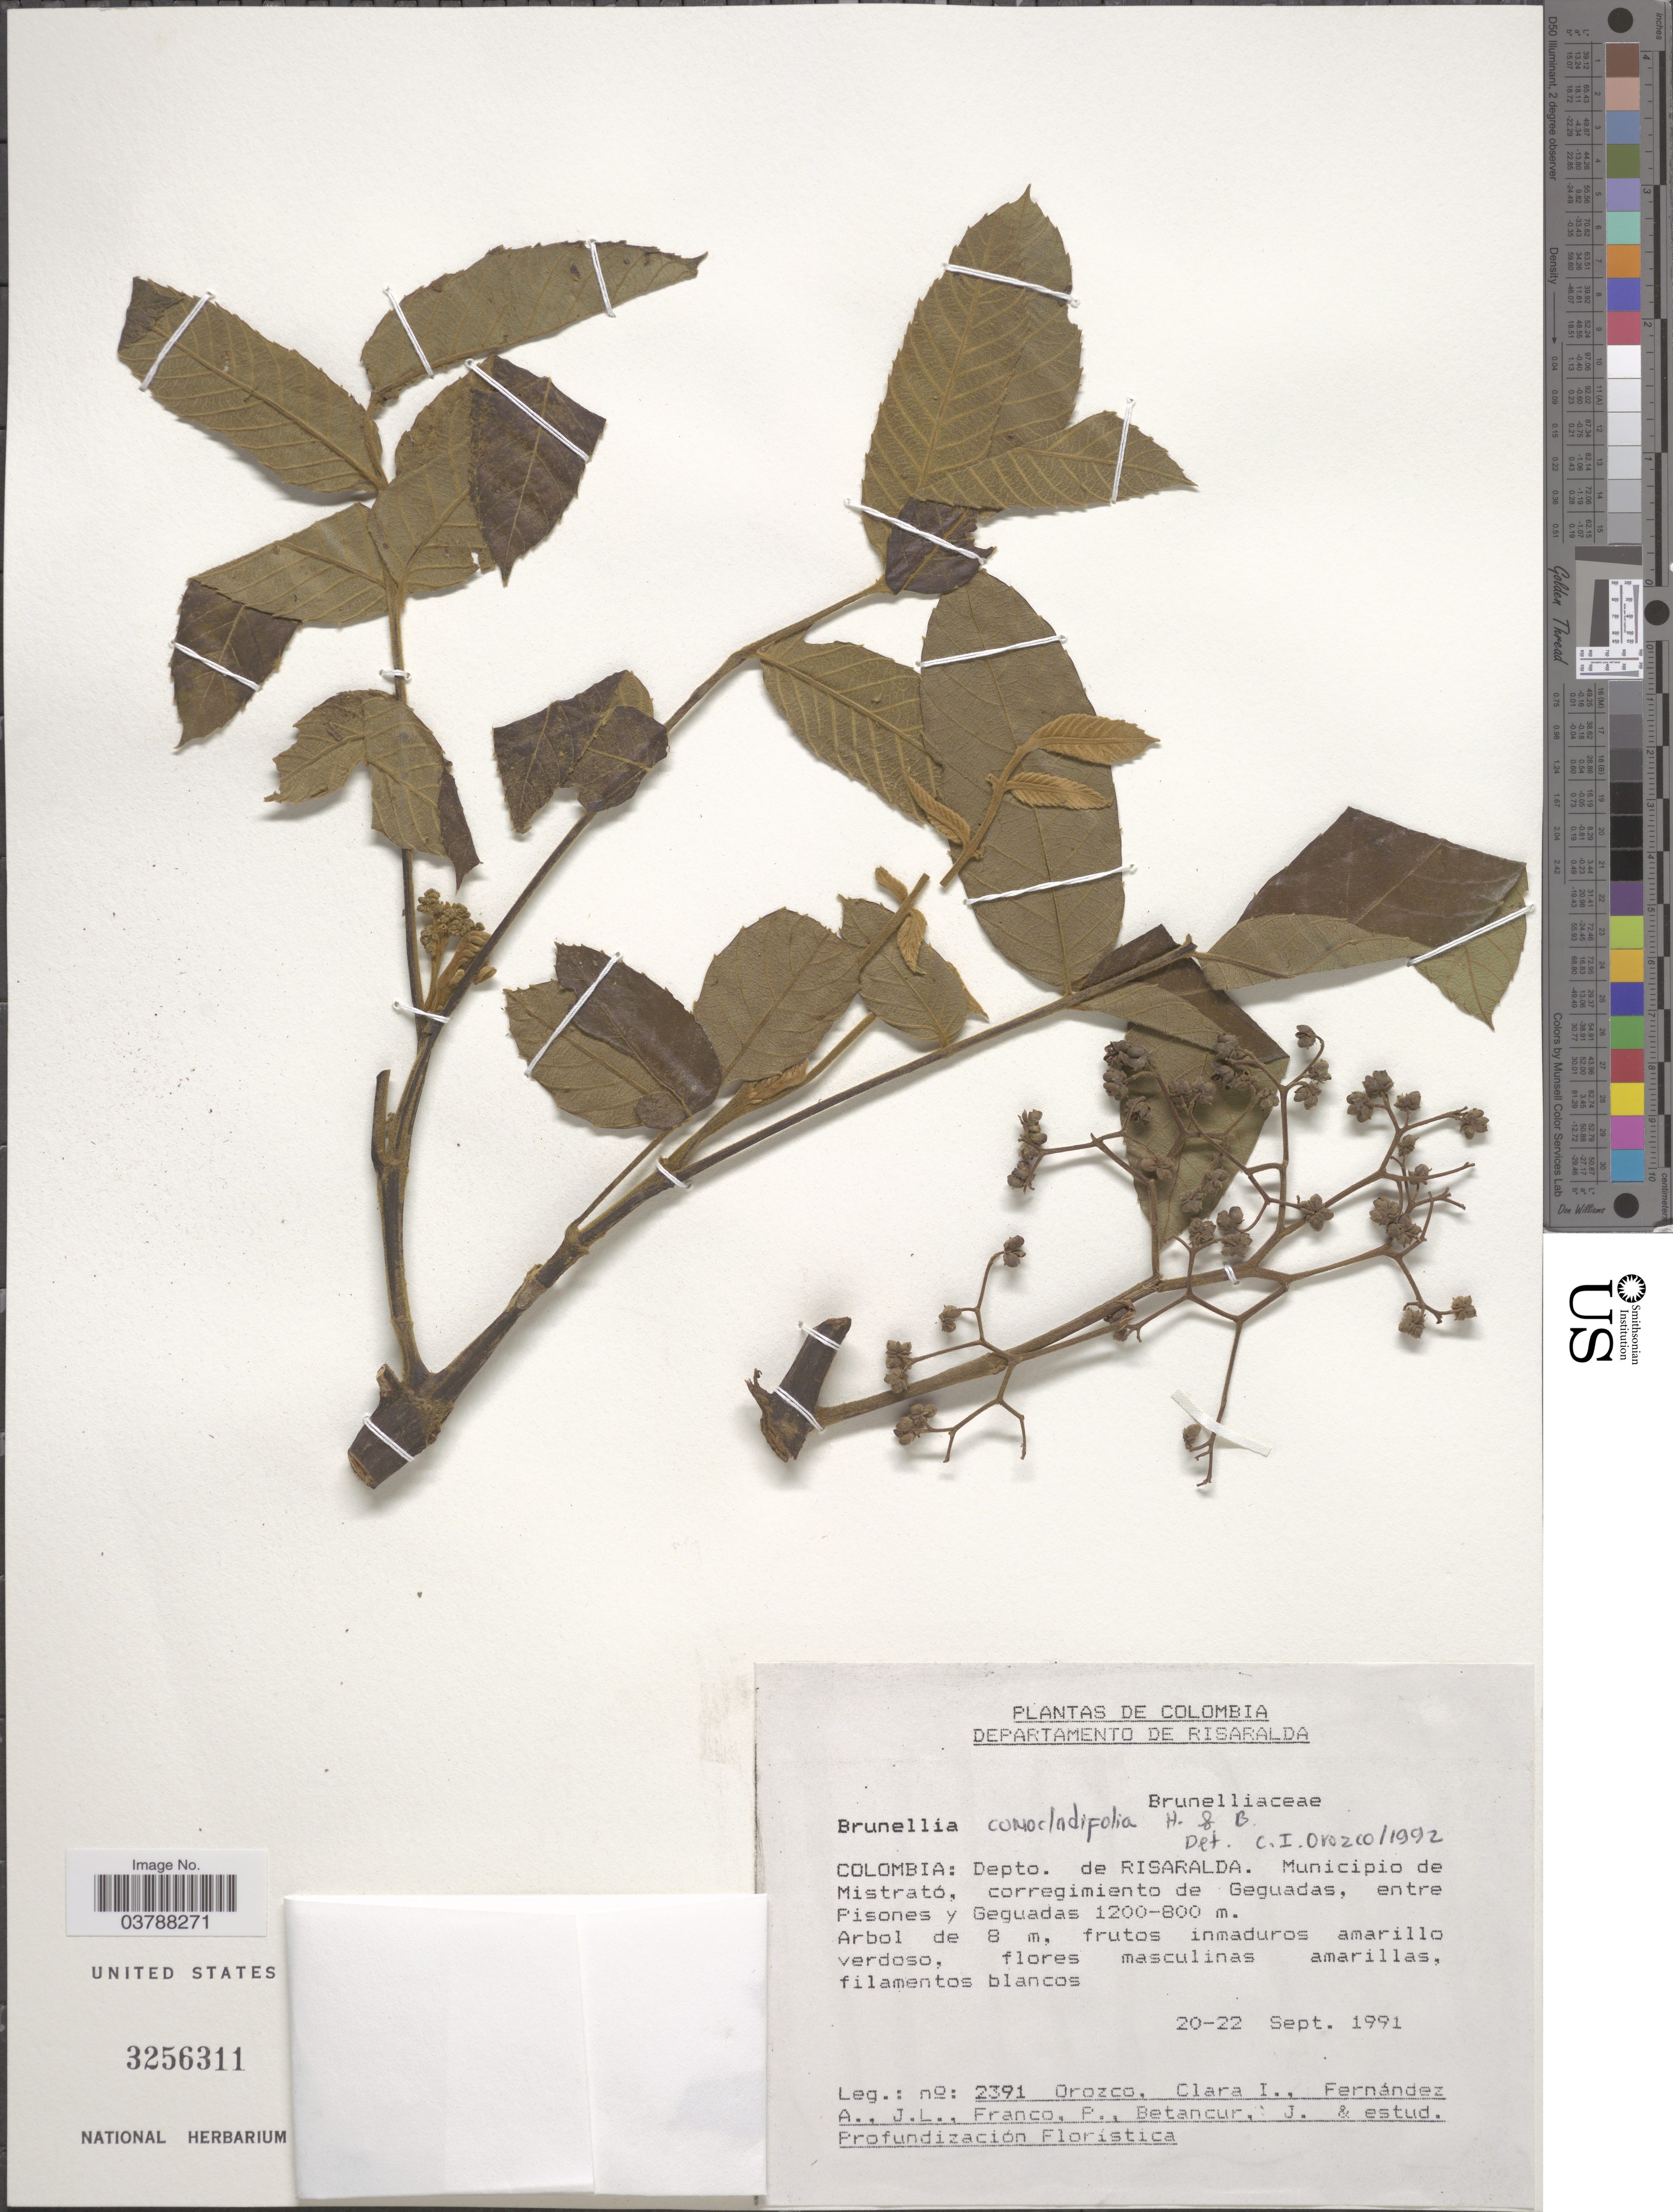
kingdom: Plantae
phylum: Tracheophyta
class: Magnoliopsida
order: Oxalidales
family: Brunelliaceae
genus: Brunellia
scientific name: Brunellia comocladifolia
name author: Bonpl.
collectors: C. I. Orozco, A. Fernández, P. Franco, J. Betancur & Estudiantes de Profundizacion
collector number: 2391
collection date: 1991-09-20/1991-09-22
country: Colombia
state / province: Risaralda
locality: Depto. de Risaralda. Municipio de Mistrató, corregimiento de Geguadas, entre Pisones y Geguadas.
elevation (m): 800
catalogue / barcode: US 3256311